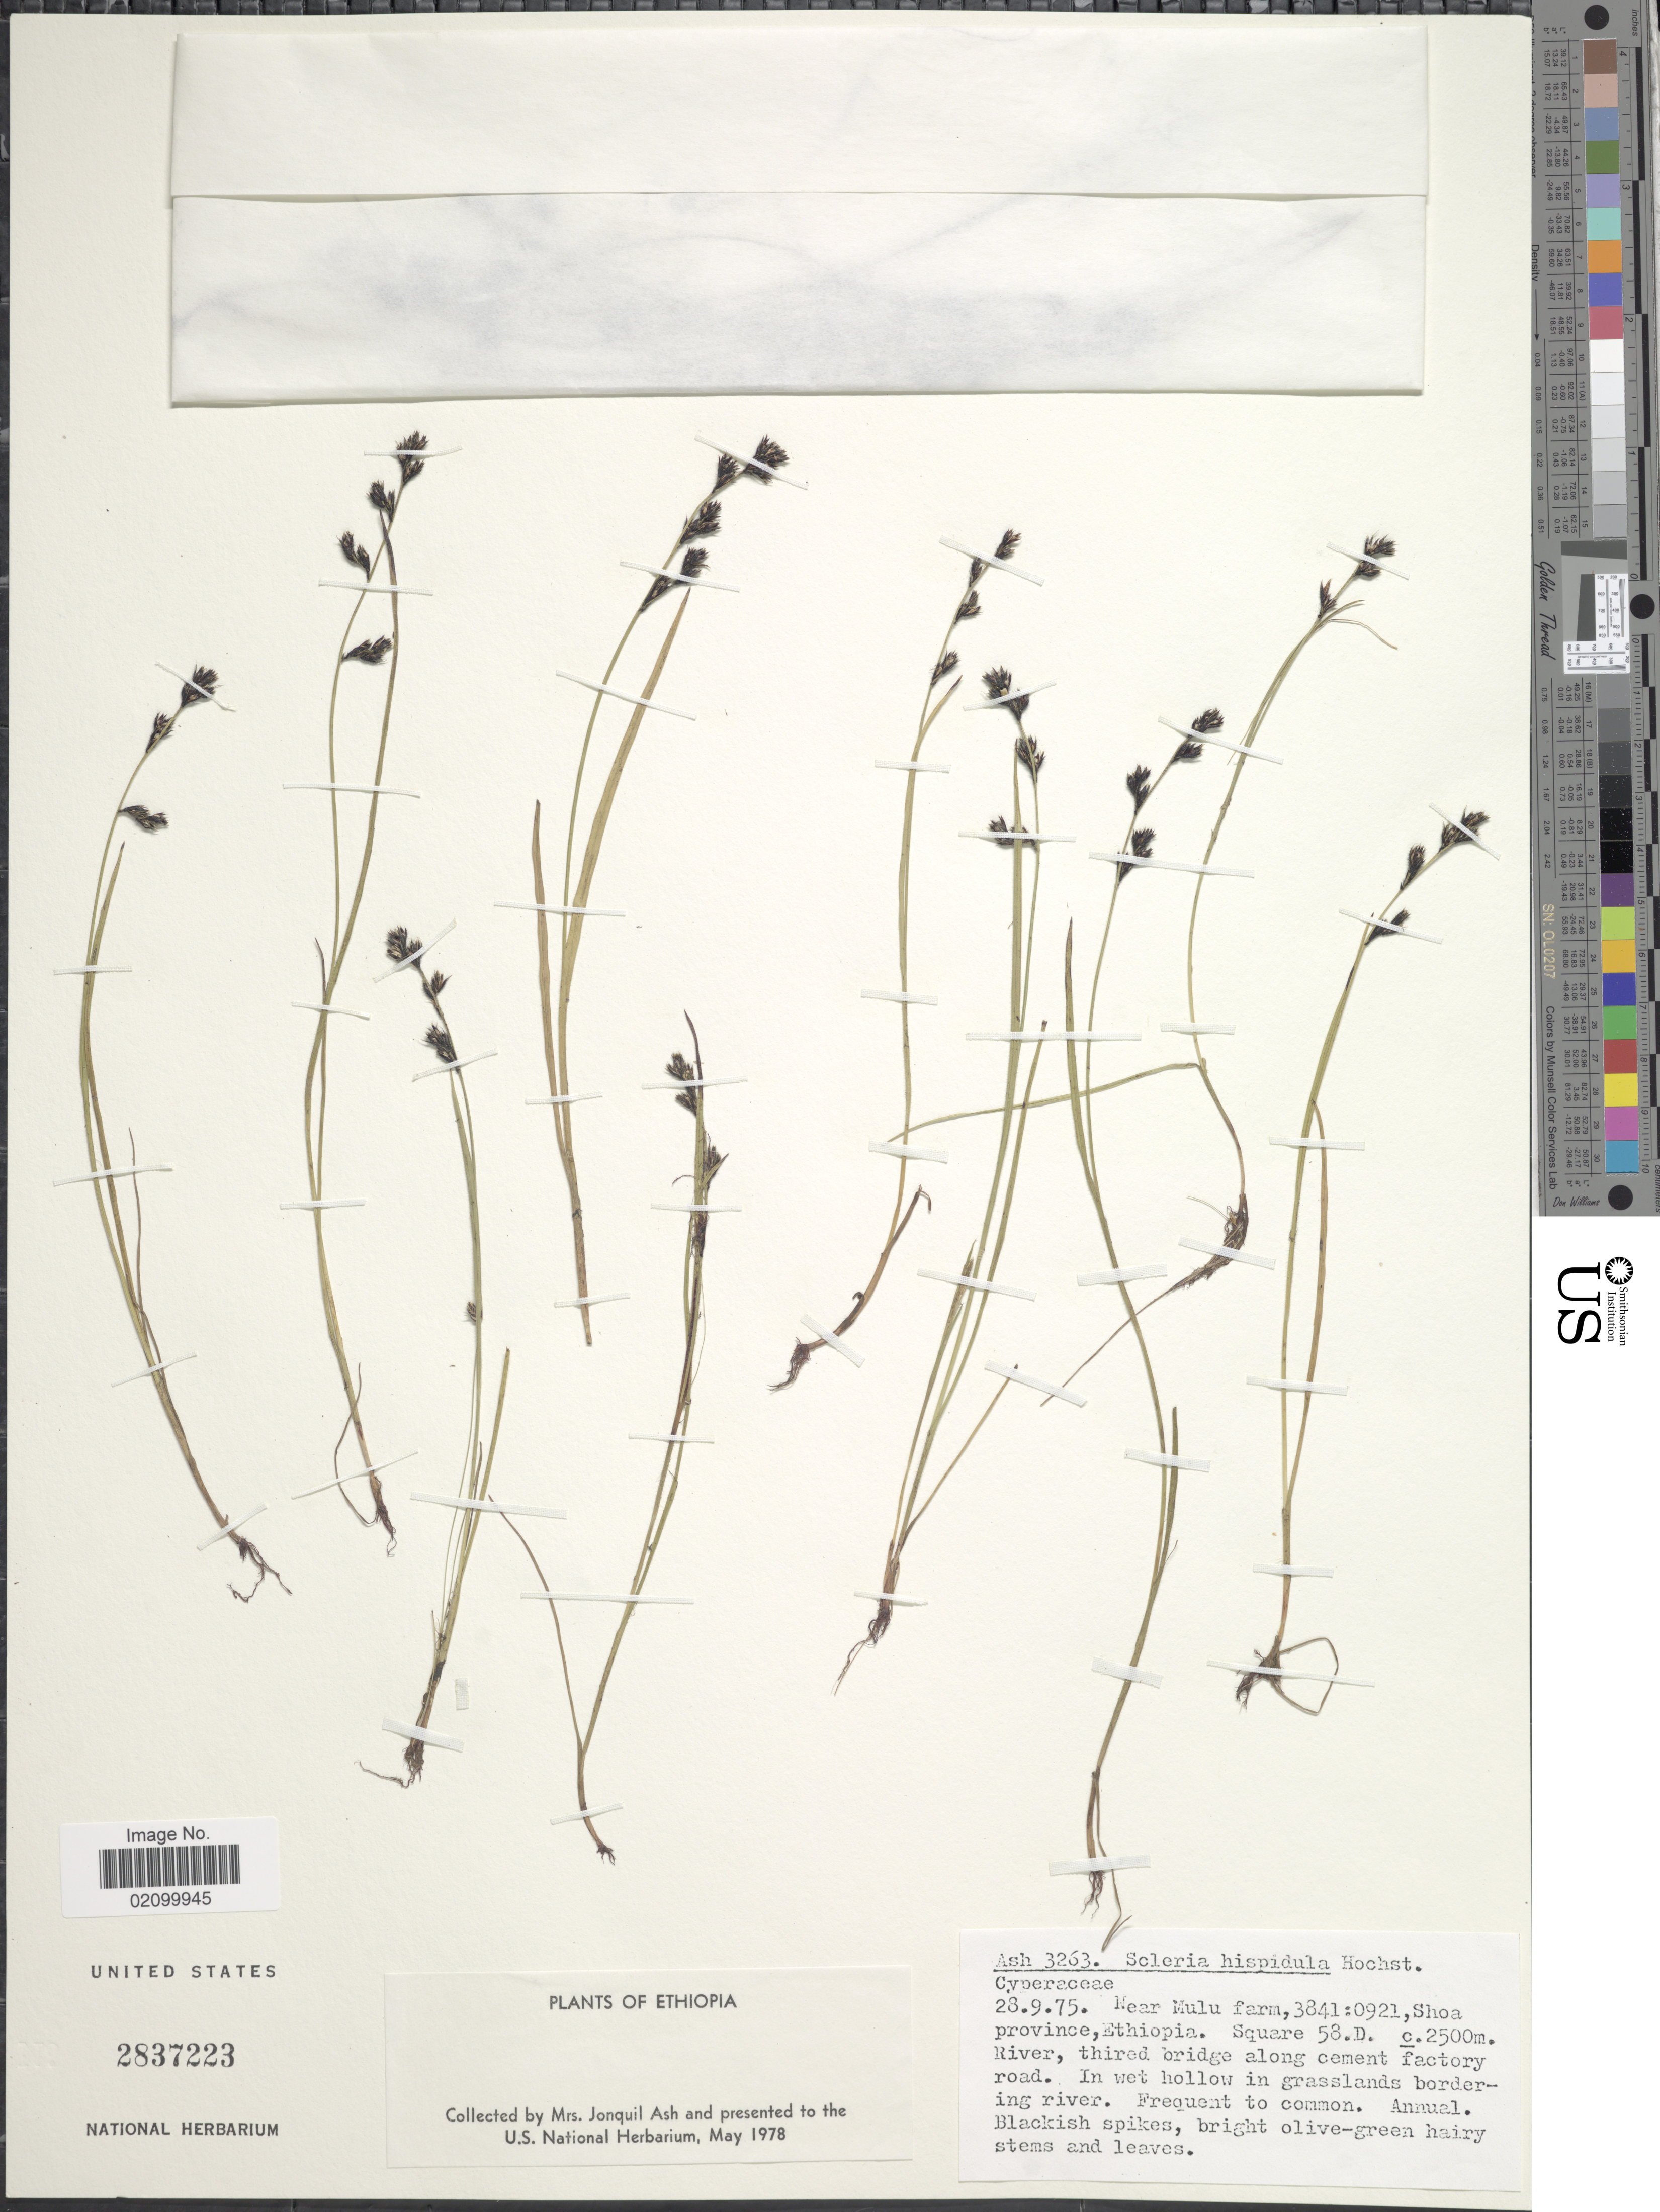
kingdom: Plantae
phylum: Tracheophyta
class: Liliopsida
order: Poales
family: Cyperaceae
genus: Scleria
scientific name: Scleria hispidula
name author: Hochst. ex A. Rich.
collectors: J. Ash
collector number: Ash 3263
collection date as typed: Transcribed d/m/y: 28/9/75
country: Ethiopia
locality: Near Mulu farm, Shoa province. River, thires bridge along cement factory road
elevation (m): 2500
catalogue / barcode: US 2837223